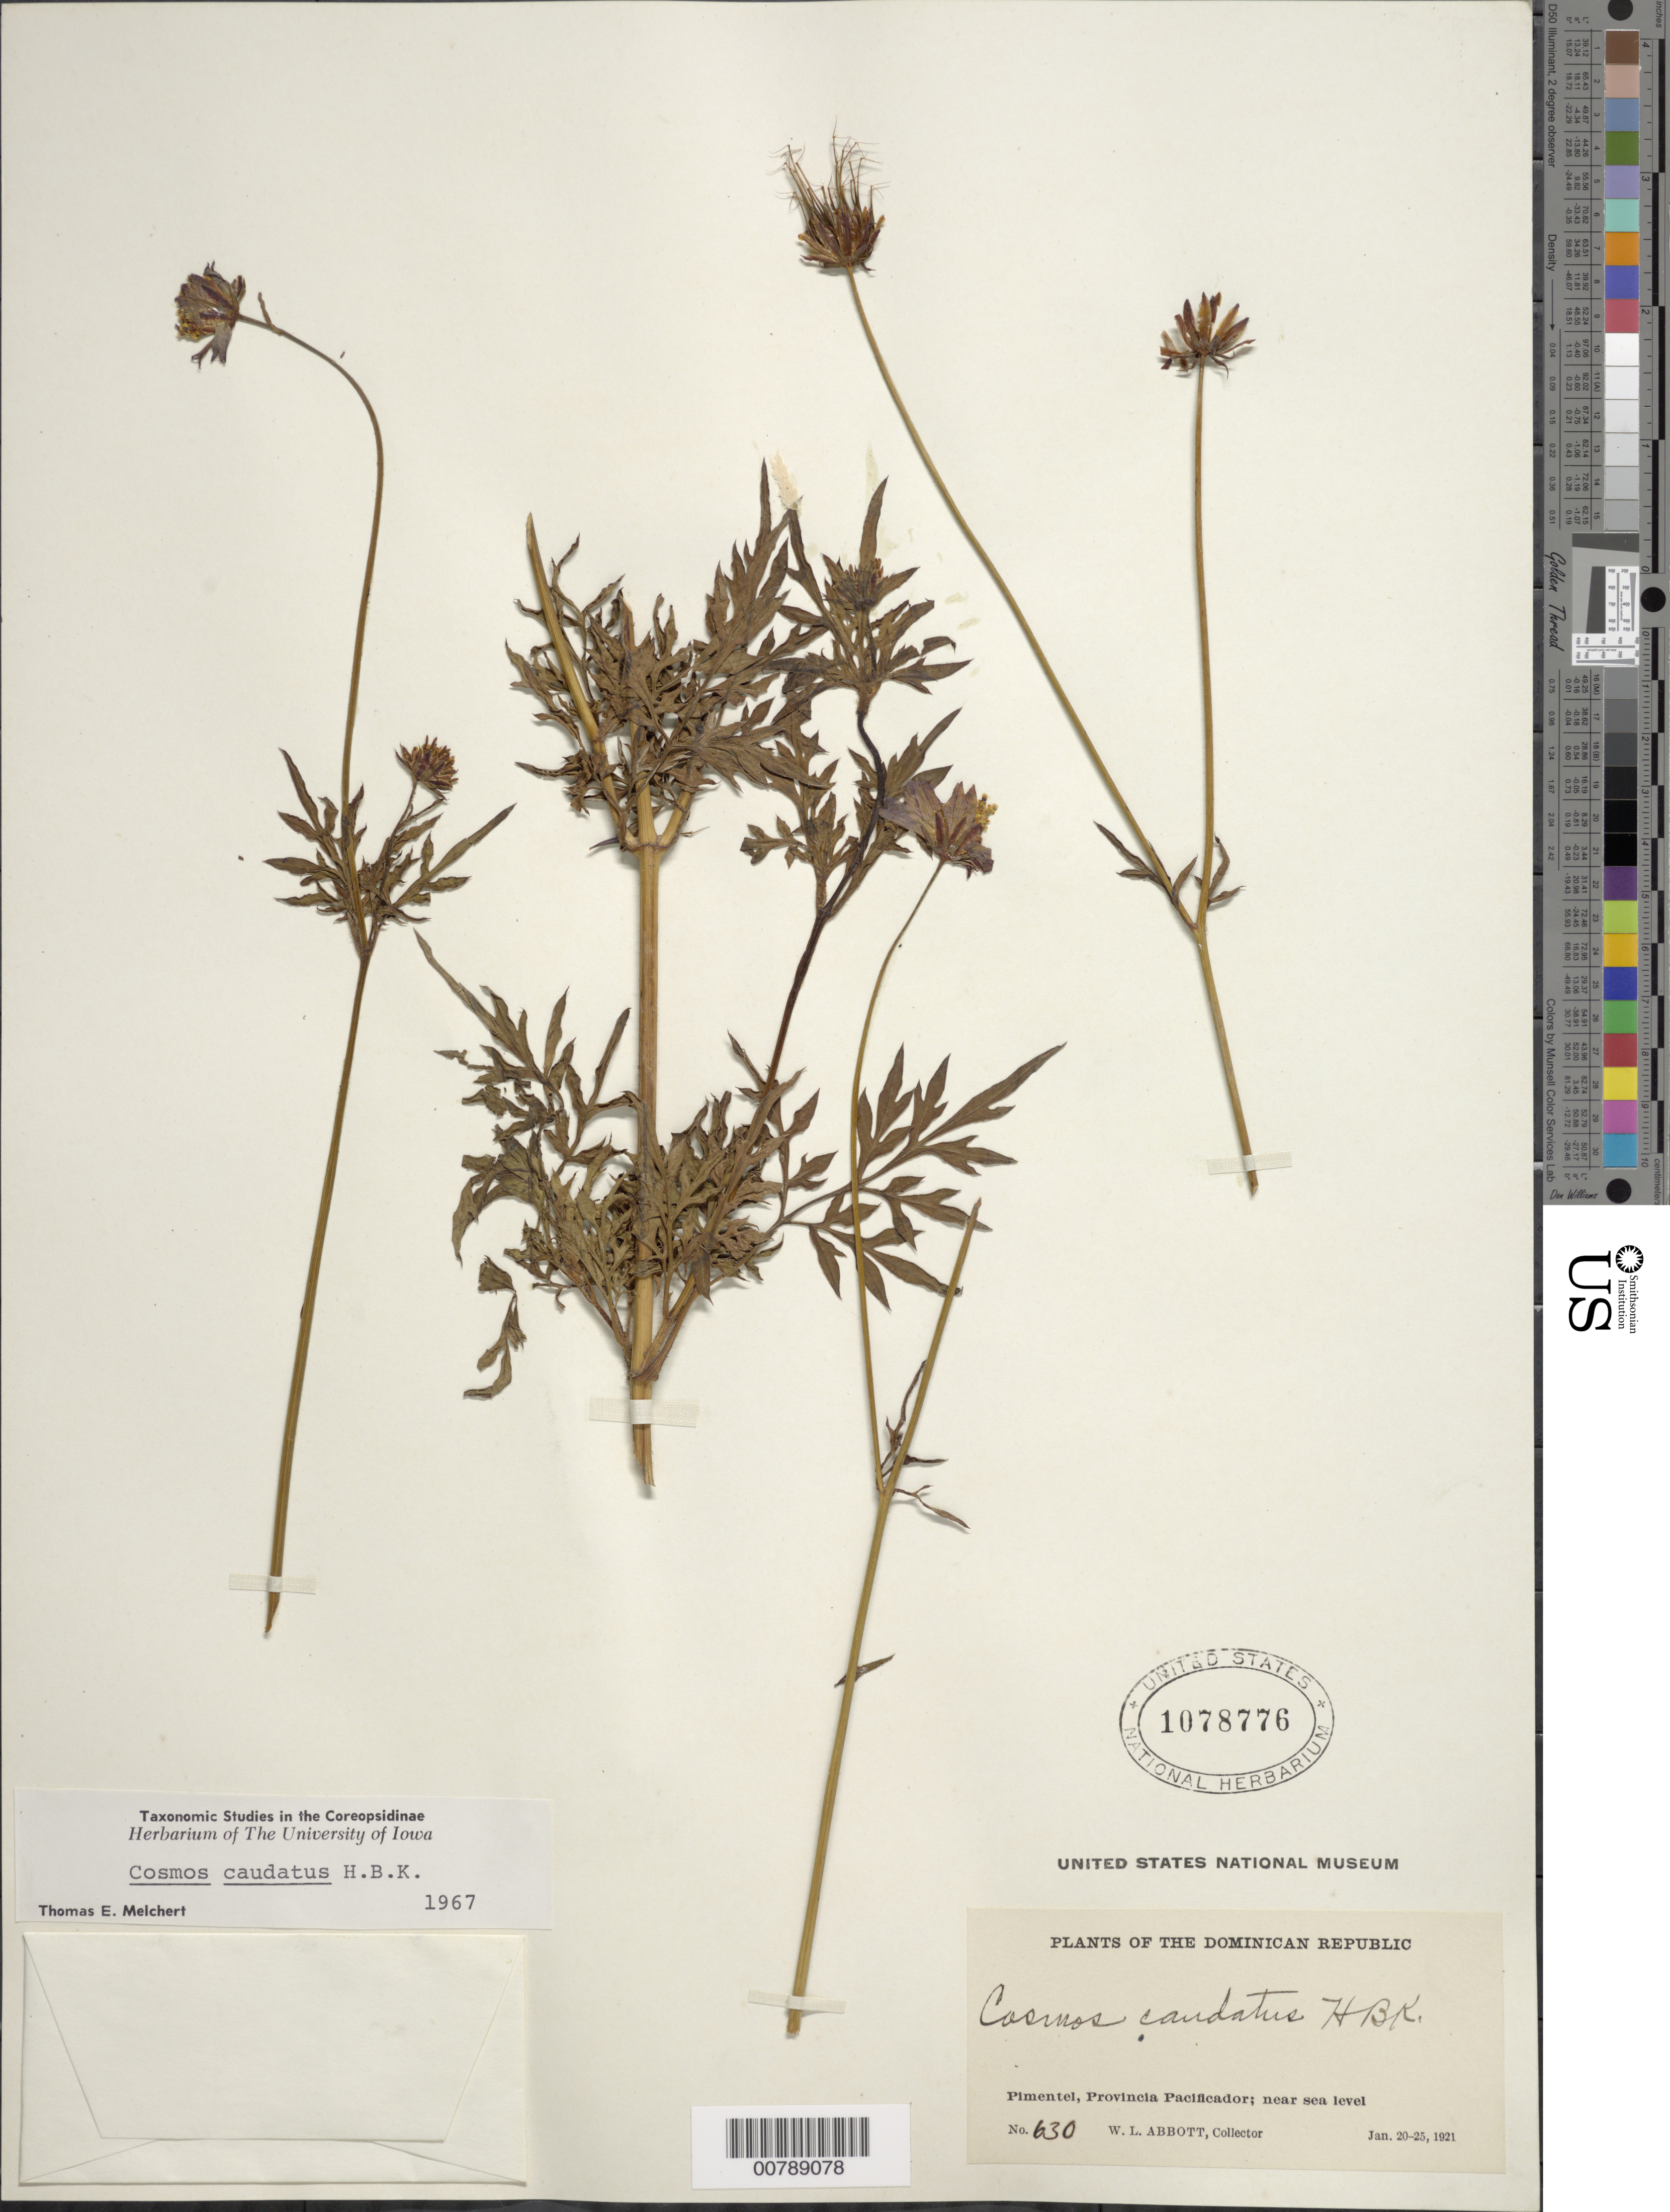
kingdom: Plantae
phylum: Tracheophyta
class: Magnoliopsida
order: Asterales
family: Asteraceae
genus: Cosmos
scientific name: Cosmos caudatus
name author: Kunth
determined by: Melchert, T. E.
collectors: W. L. Abbott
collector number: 630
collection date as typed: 20 Jan 1910 to 25 Jan 1921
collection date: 1910-01-20/1921-01-25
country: Dominican Republic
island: Hispaniola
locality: Pimentel, Provincia Pacificador; near sea level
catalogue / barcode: US 1078776